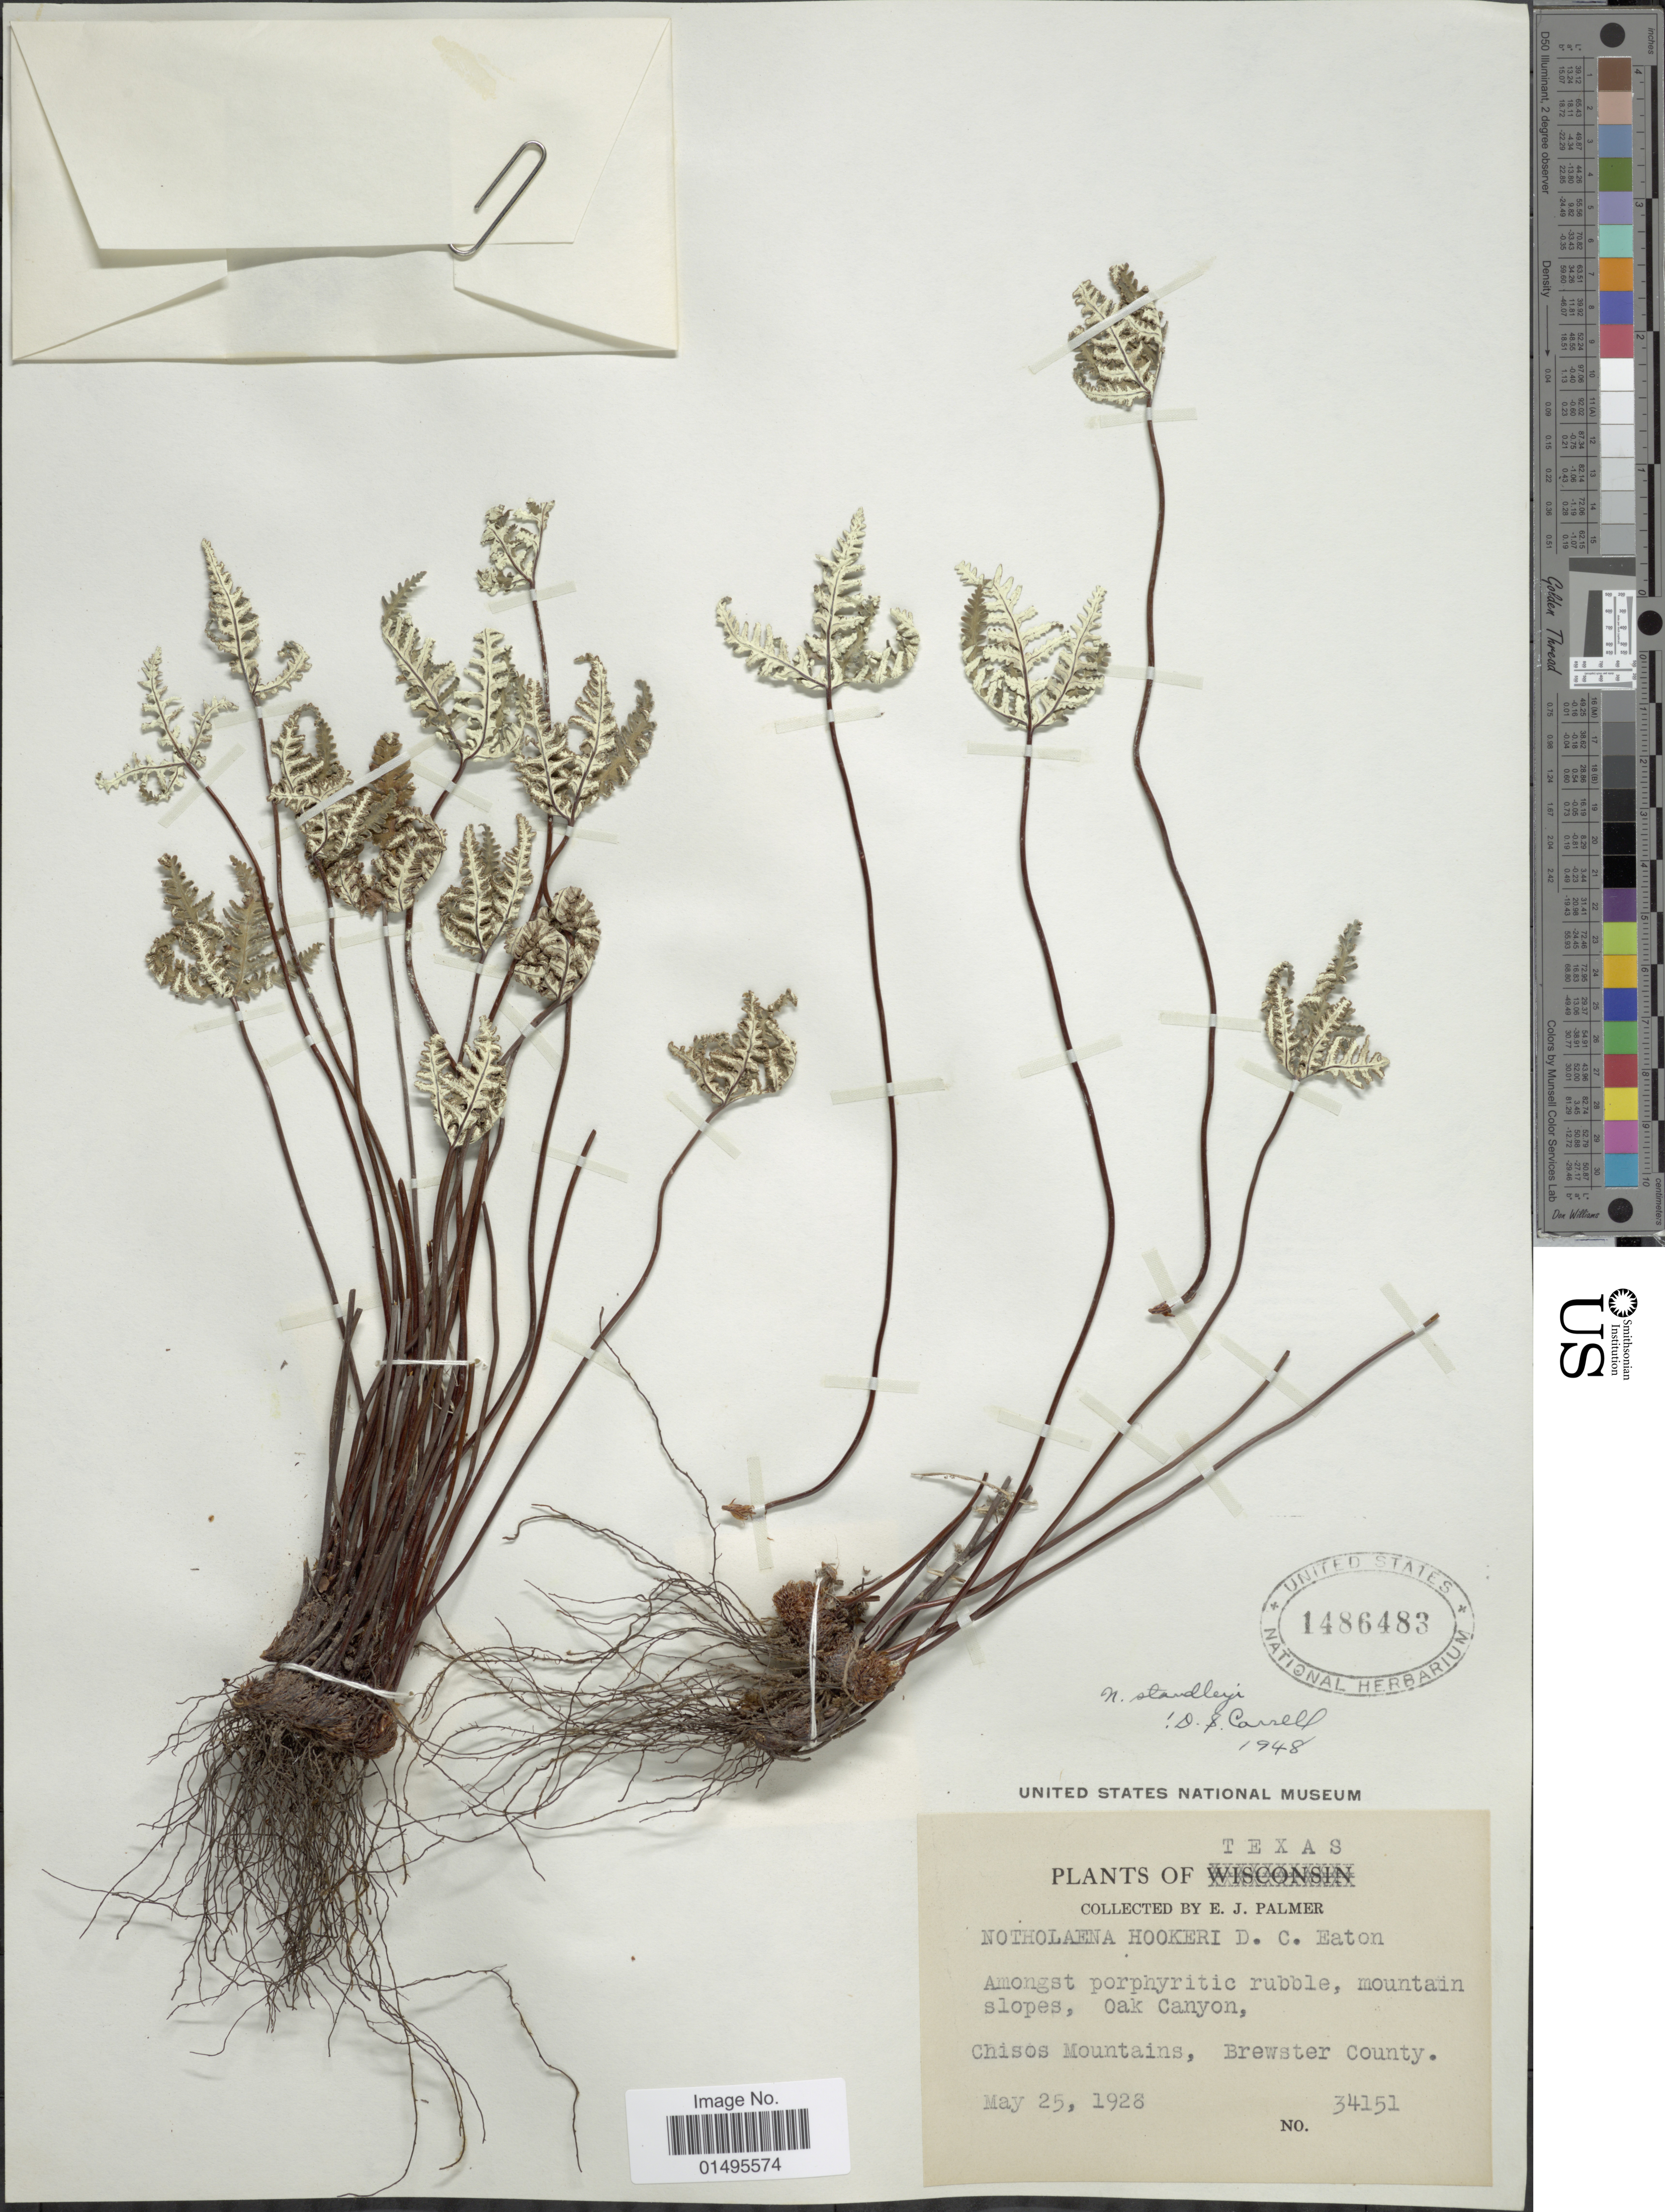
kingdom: Plantae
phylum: Tracheophyta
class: Polypodiopsida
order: Polypodiales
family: Pteridaceae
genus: Notholaena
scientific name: Notholaena standleyi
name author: Maxon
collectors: E. J. Palmer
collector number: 34151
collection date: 1928-05-25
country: United States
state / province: Texas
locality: Oak Canyon, Chisos Mountains, Brewster County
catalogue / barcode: US 1486483